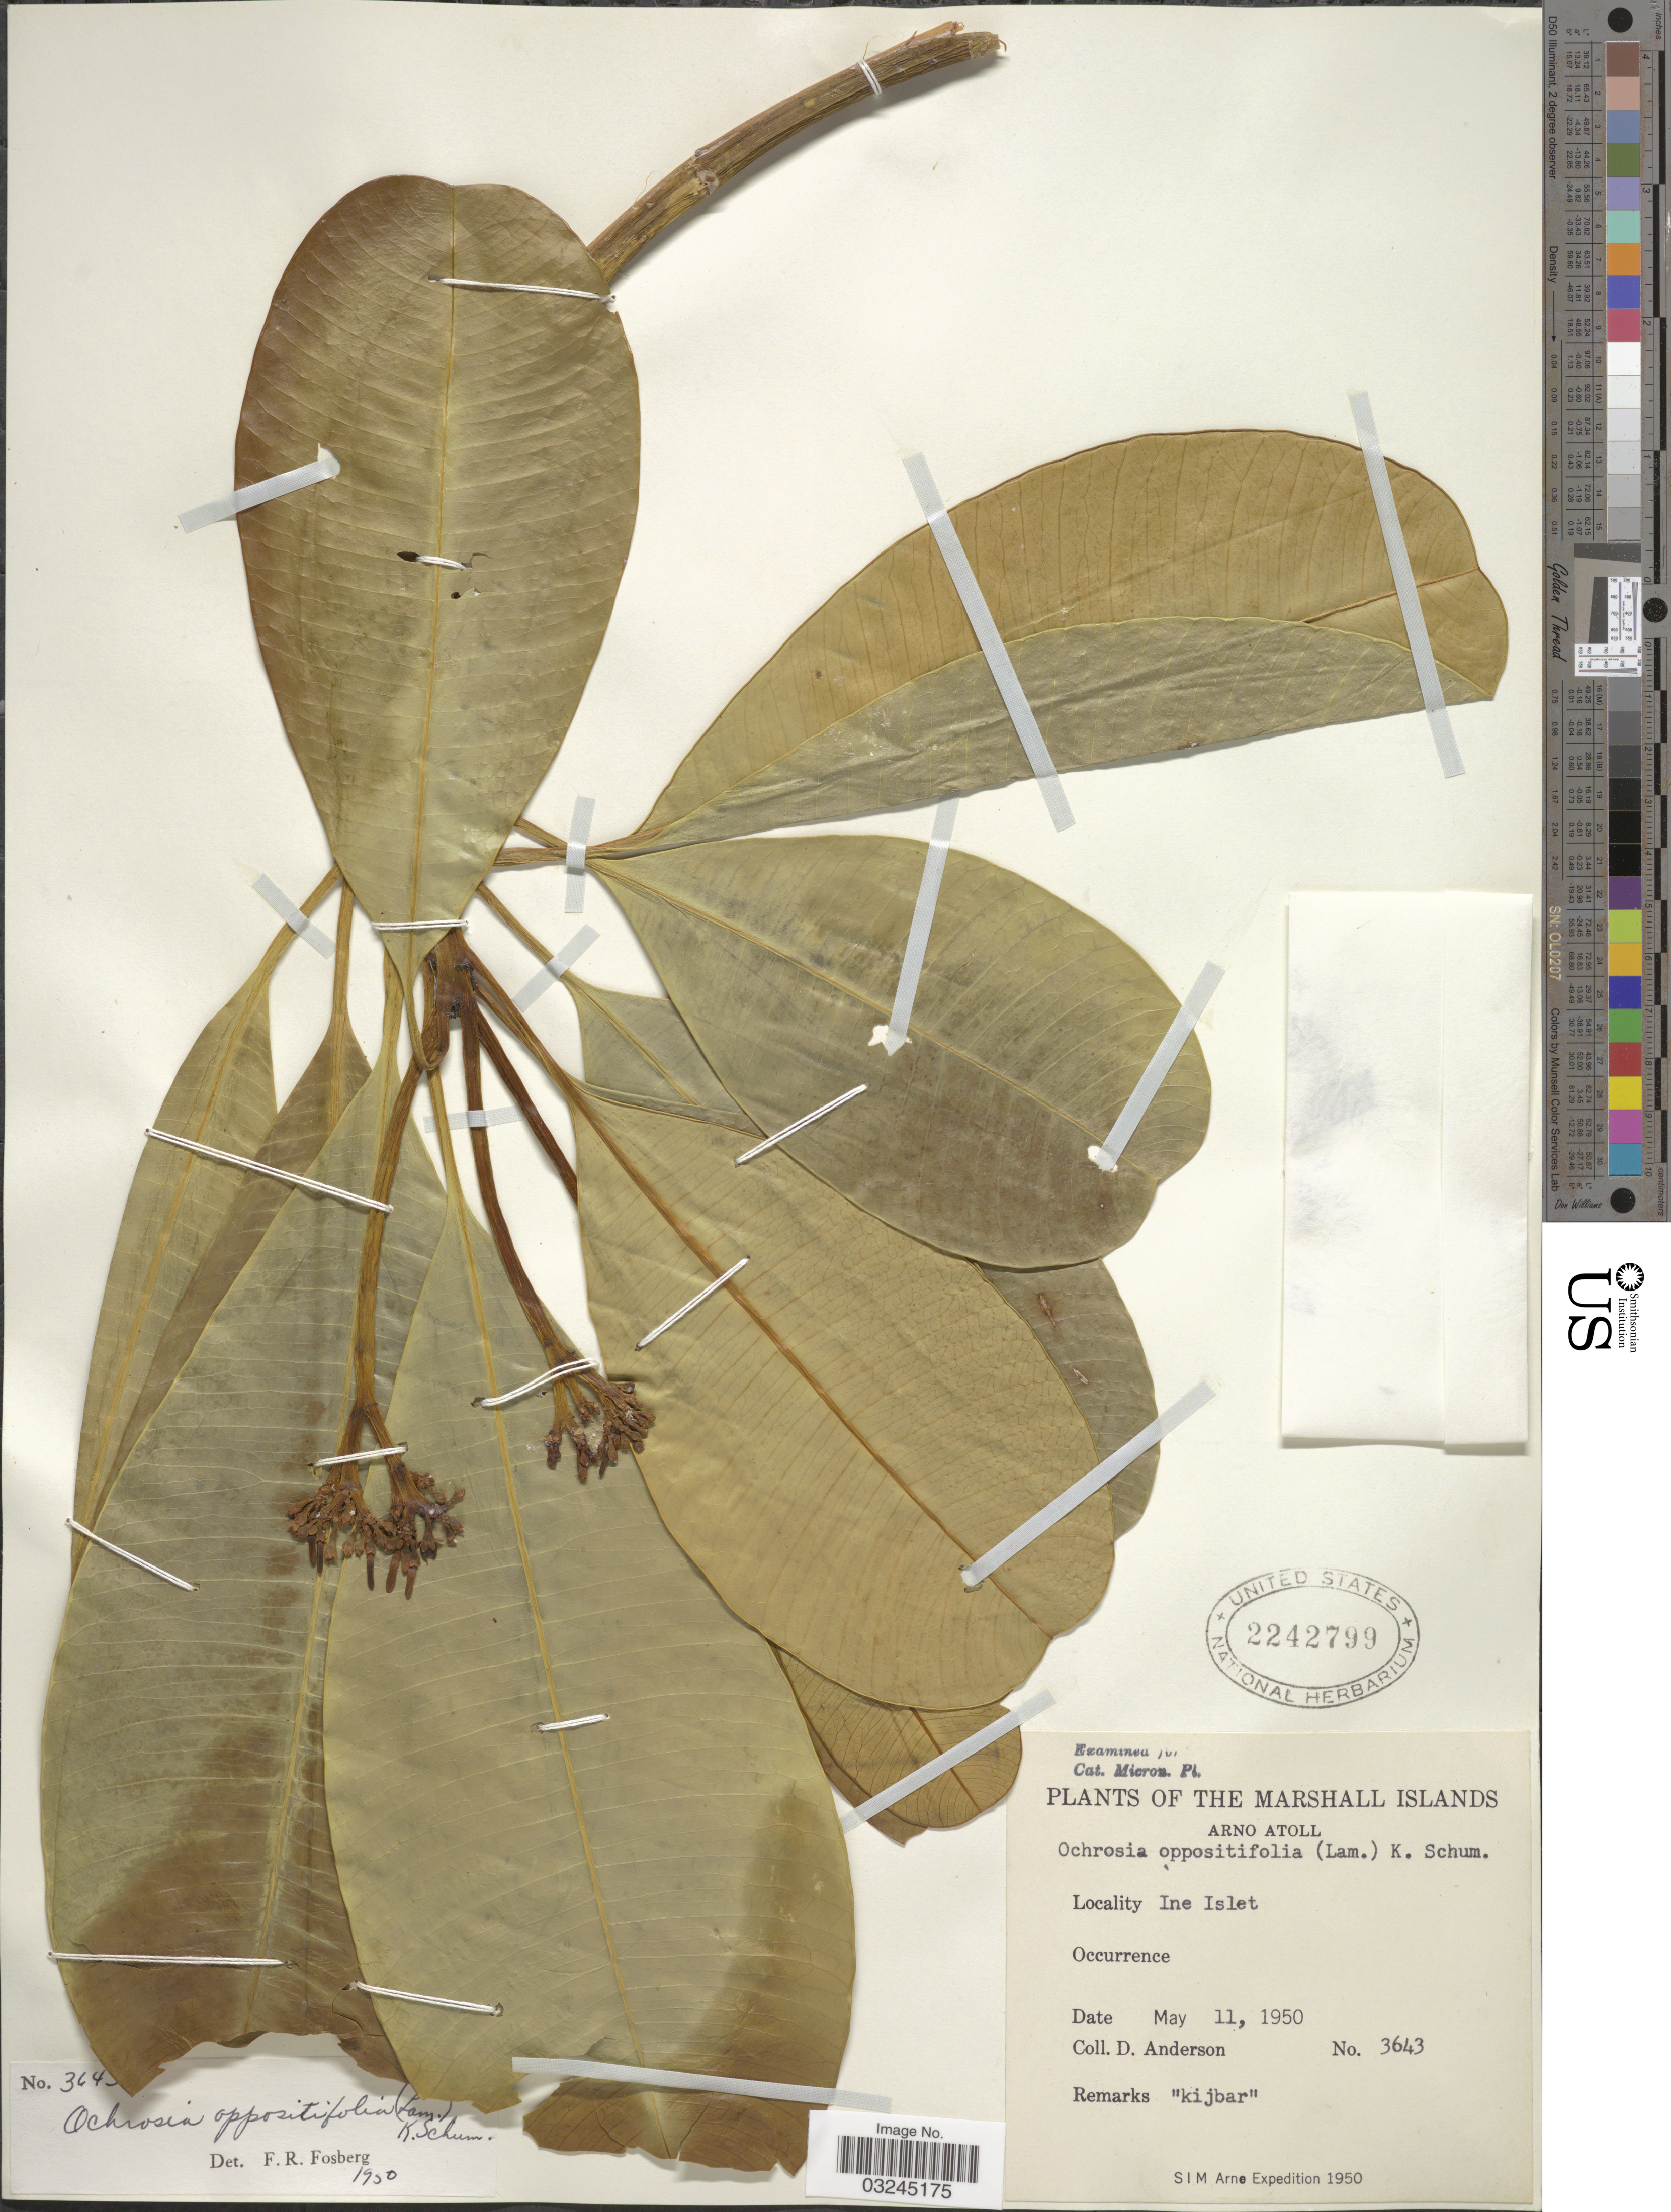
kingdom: Plantae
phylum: Tracheophyta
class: Magnoliopsida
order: Gentianales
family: Apocynaceae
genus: Ochrosia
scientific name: Ochrosia oppositifolia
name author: (Lam.) K. Schum.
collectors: D. Anderson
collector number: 3643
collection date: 1950-05-11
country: Marshall Islands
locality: Arno Atoll. Ine Islet.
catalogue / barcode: US 2242799